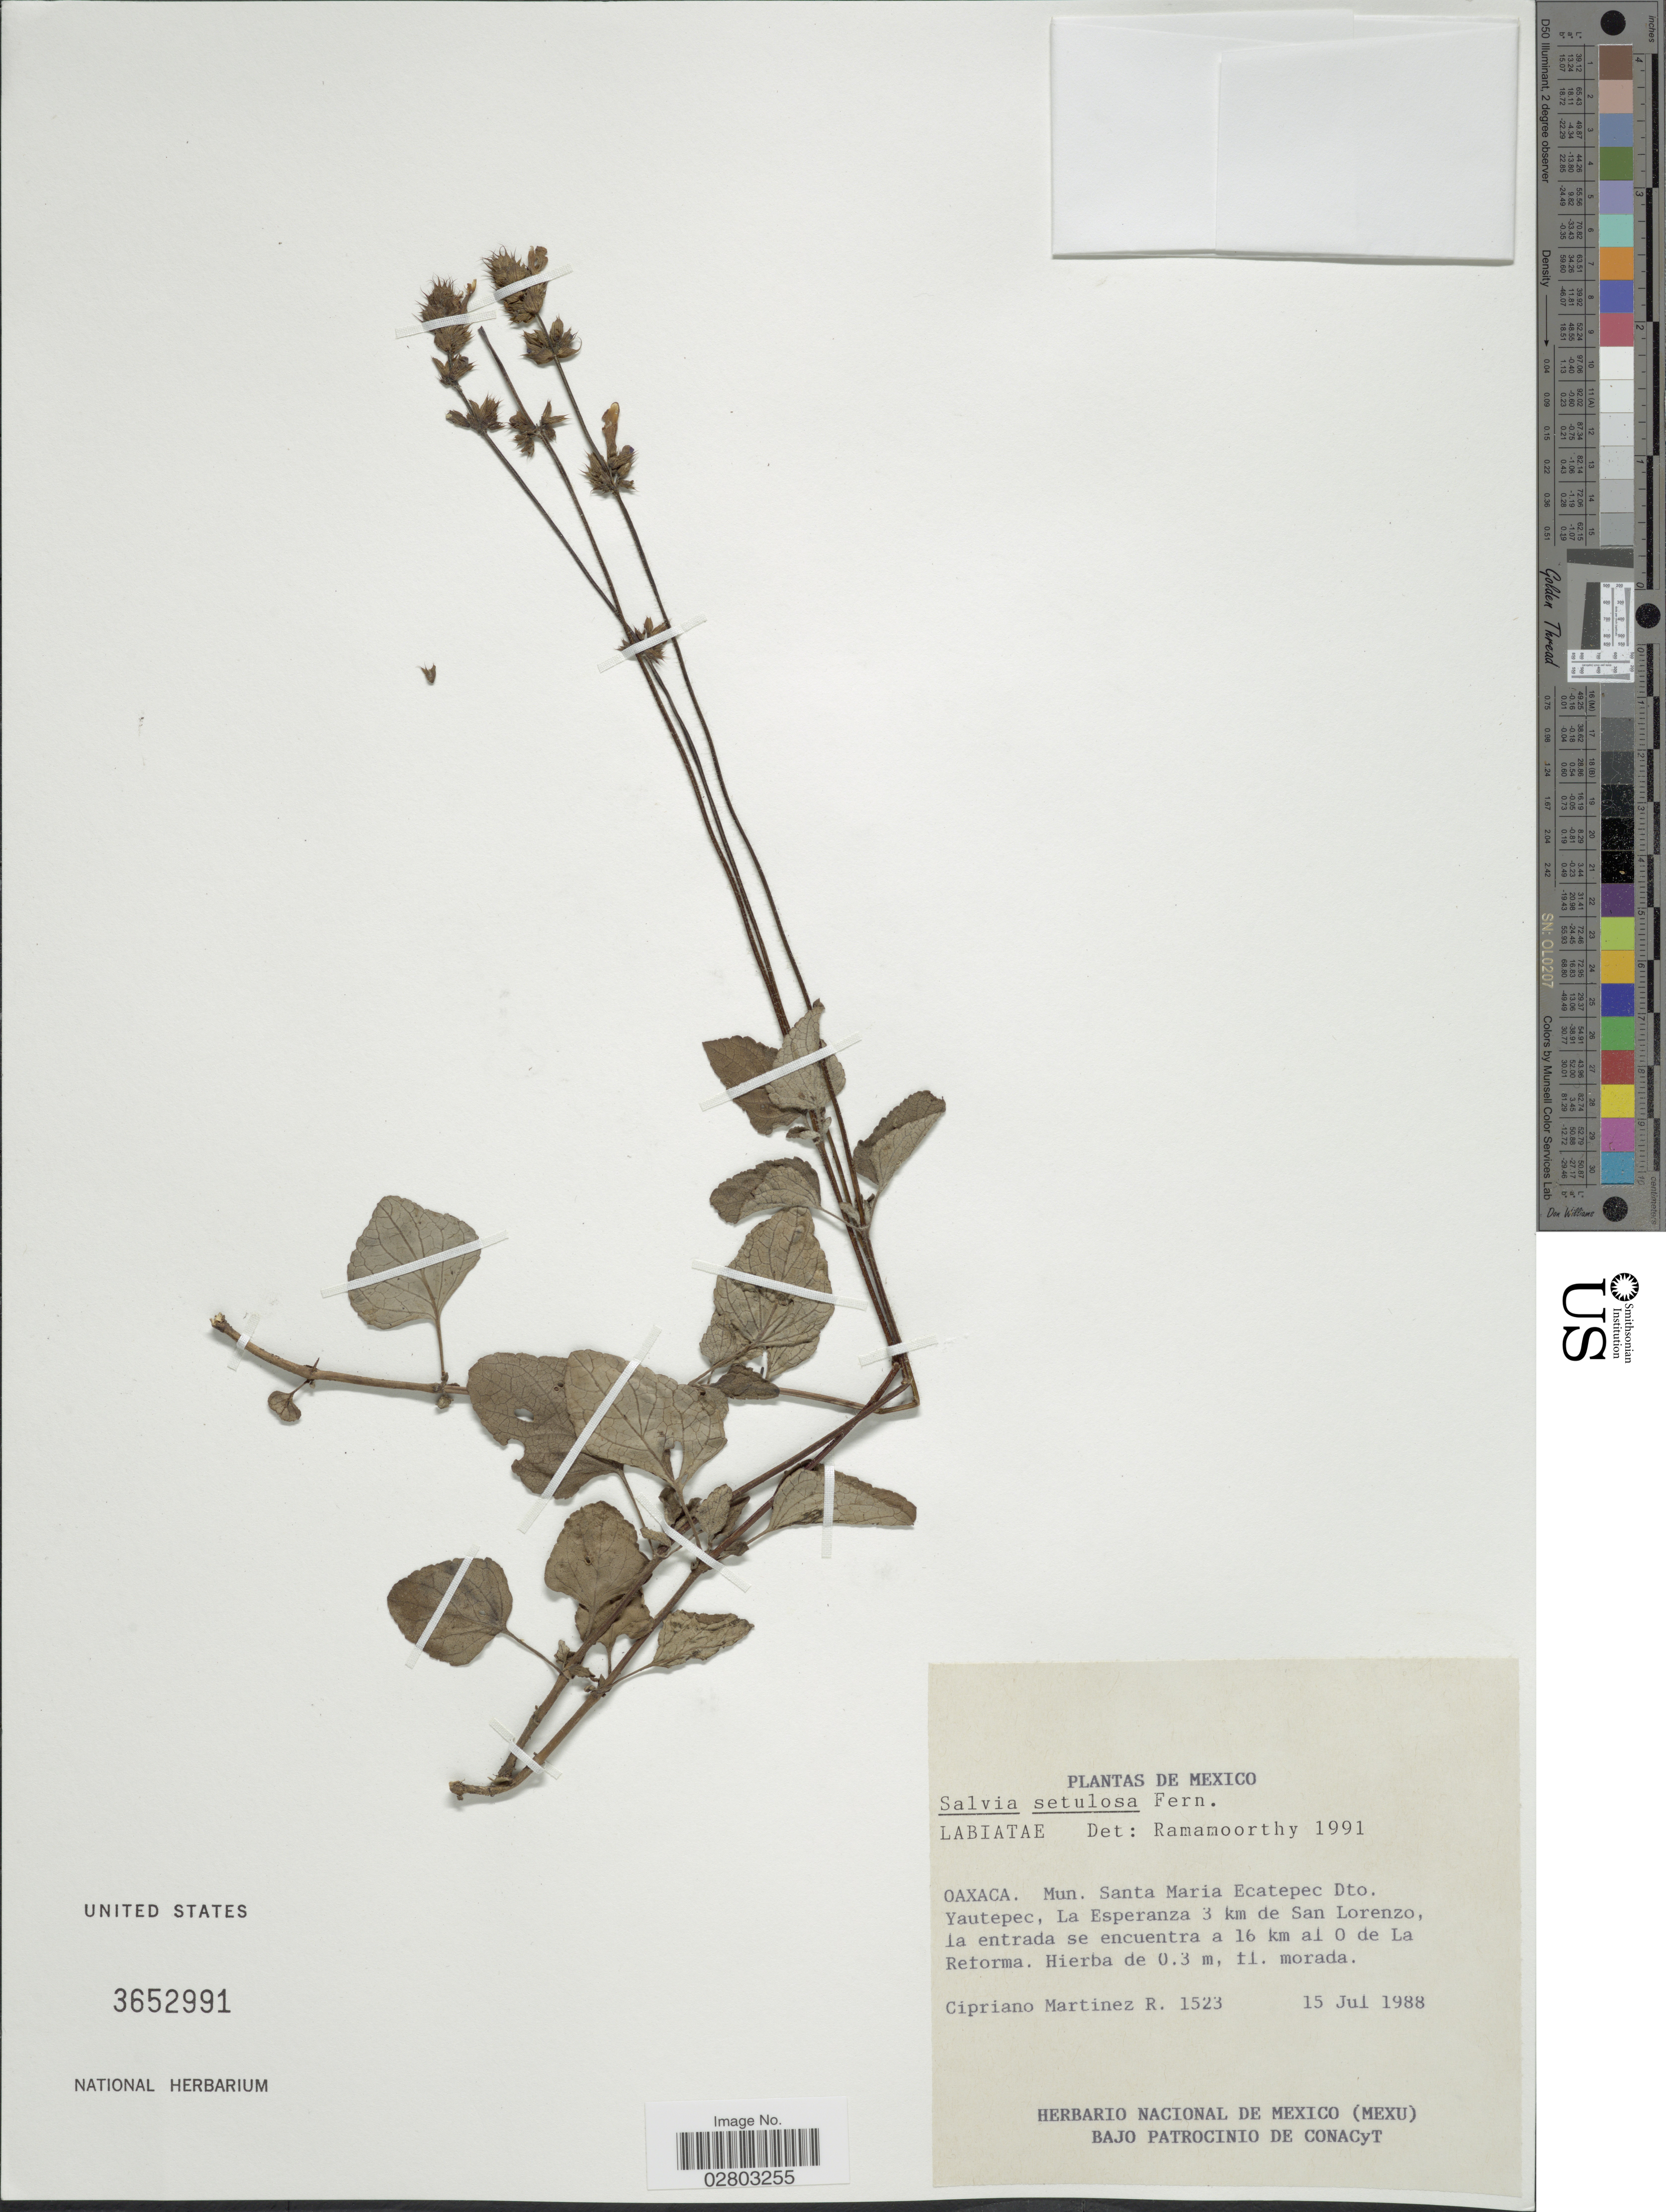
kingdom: Plantae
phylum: Tracheophyta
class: Magnoliopsida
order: Lamiales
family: Lamiaceae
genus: Salvia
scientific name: Salvia setulosa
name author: Fernald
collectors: C. Martínez R.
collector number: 1523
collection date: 1988-07-15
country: Mexico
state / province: Oaxaca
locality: Mun. Santa Maria Ecatepec Dto., Yuatepec, La Esperanza 3 km de San Lorenzo, la entrada se encuentra a 16 km al 0 de La Reforma.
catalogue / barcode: US 3652991